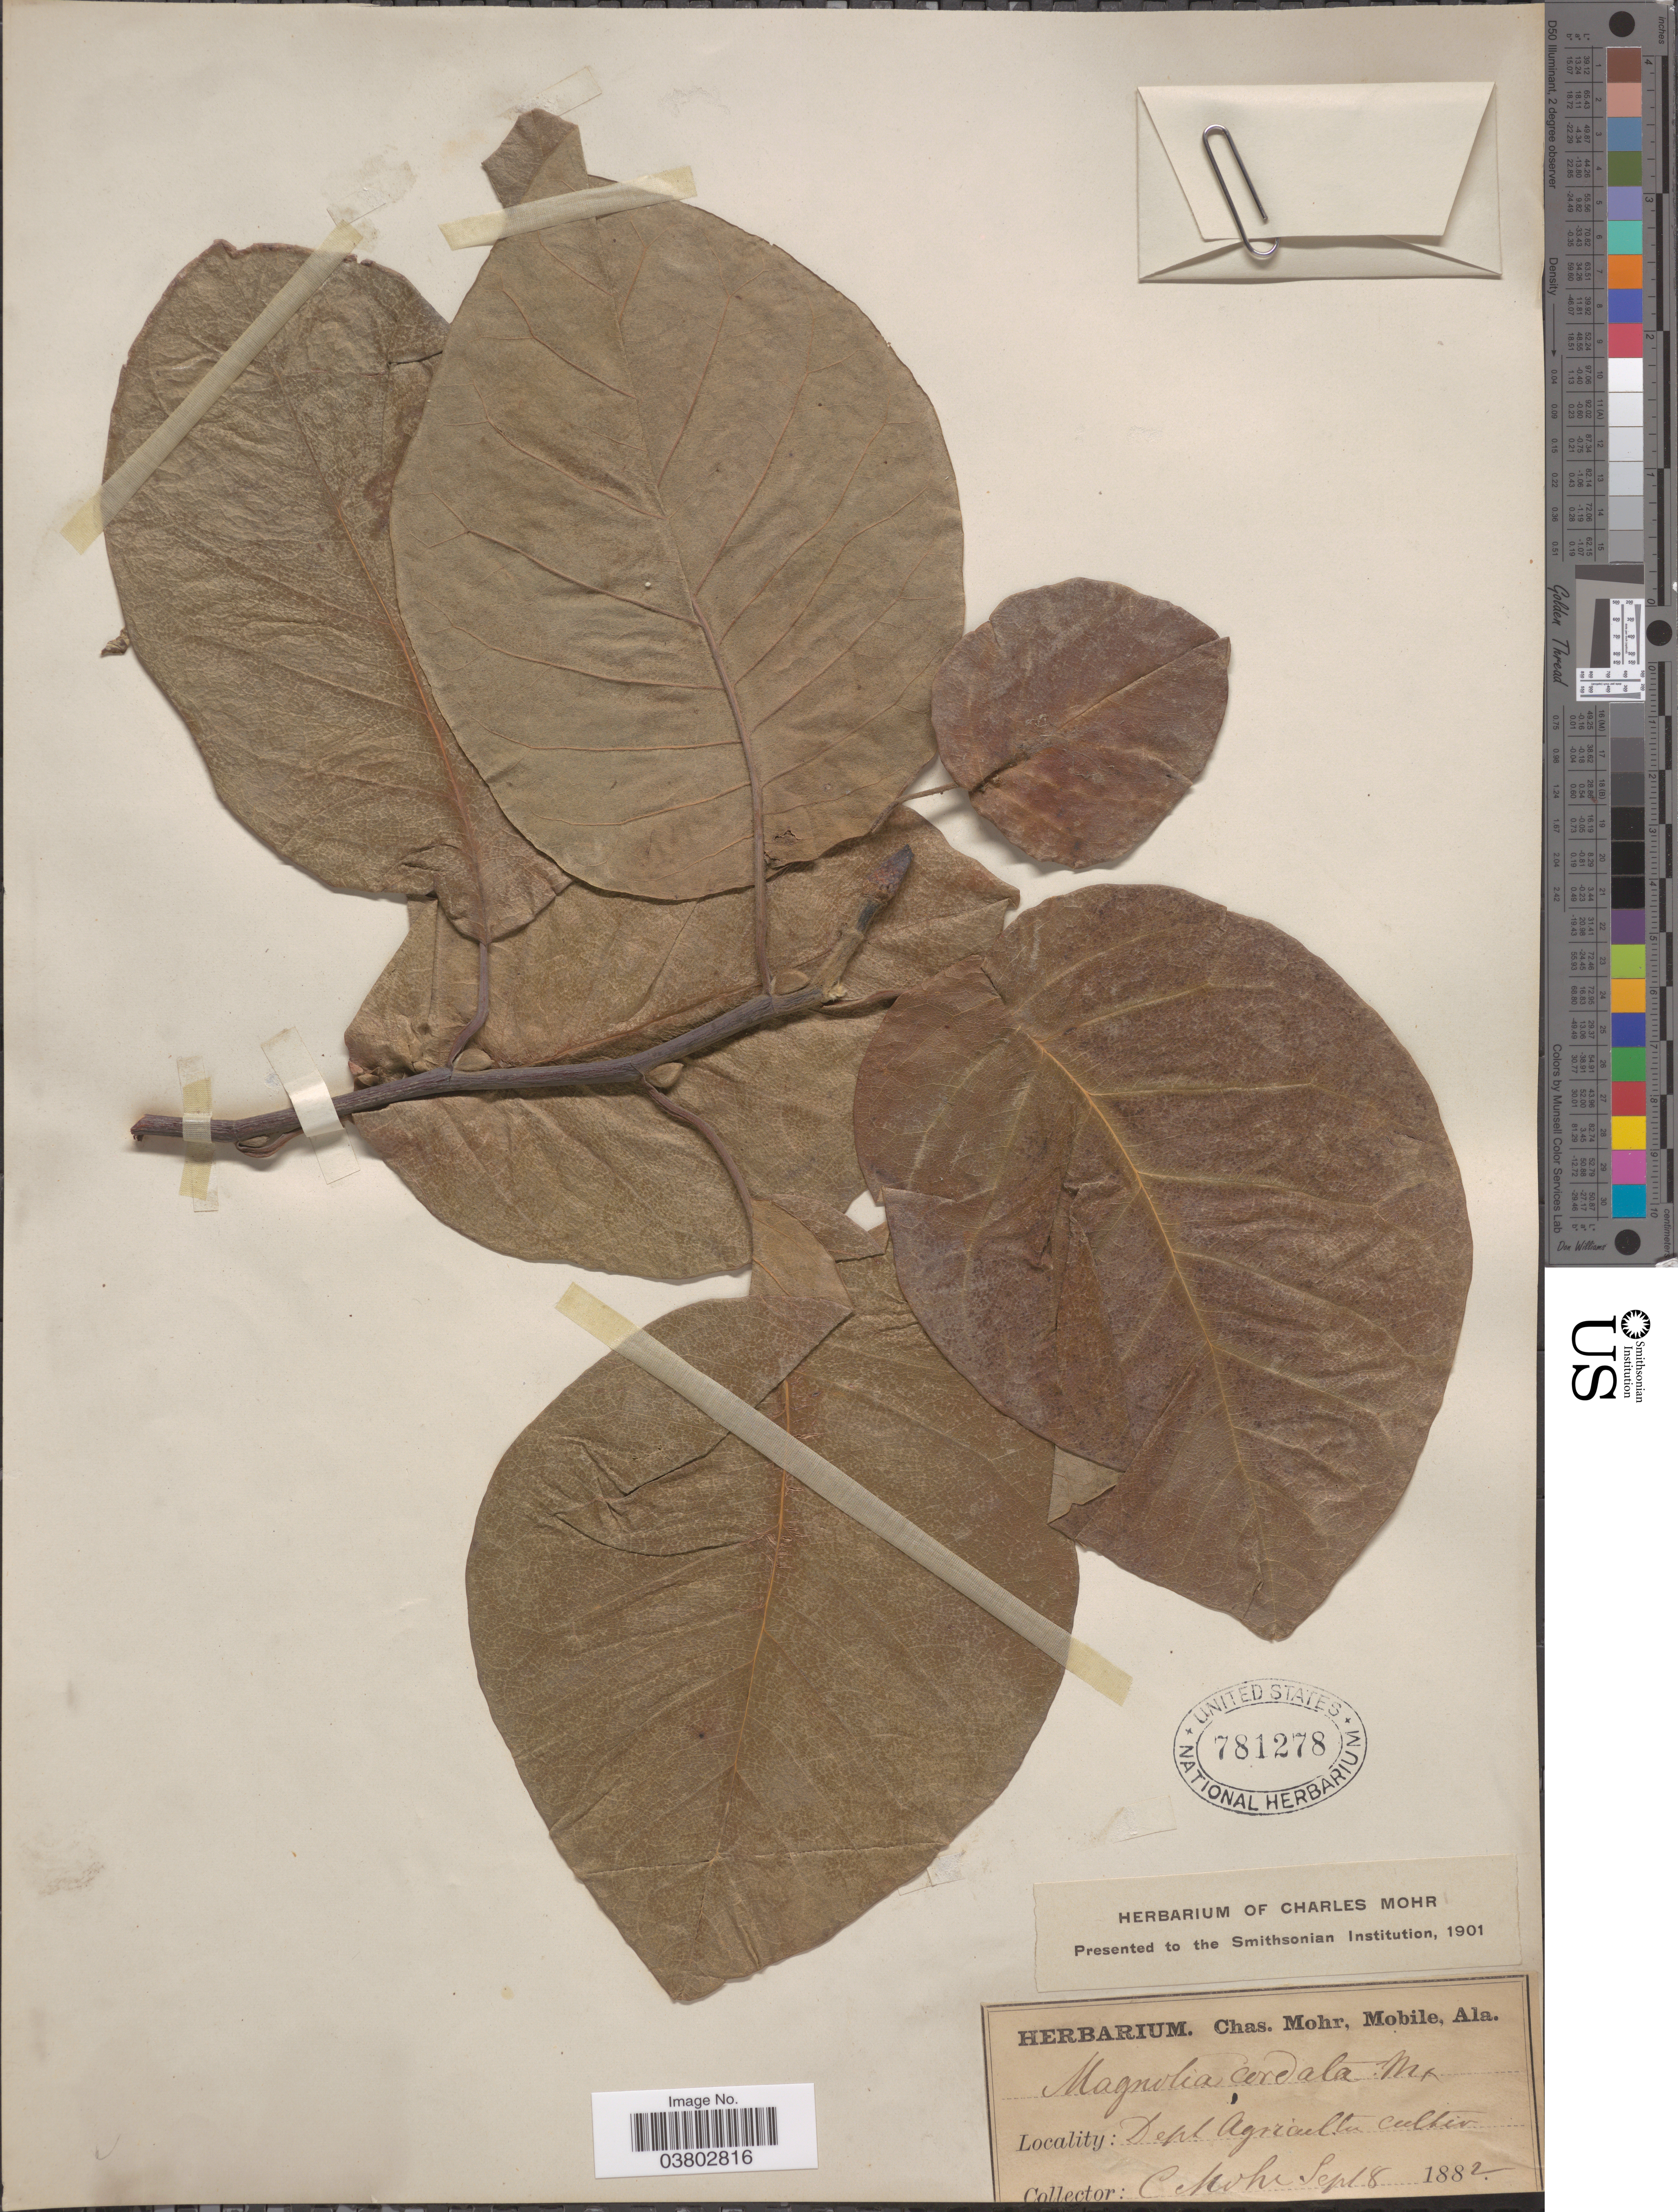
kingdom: Plantae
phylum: Tracheophyta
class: Magnoliopsida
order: Magnoliales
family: Magnoliaceae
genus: Magnolia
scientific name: Magnolia cordata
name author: Michx.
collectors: Mohr, C. T. (herbarium)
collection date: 1882-09-18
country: United States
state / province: Alabama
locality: Dept. Agriculta.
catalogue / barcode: US 781278